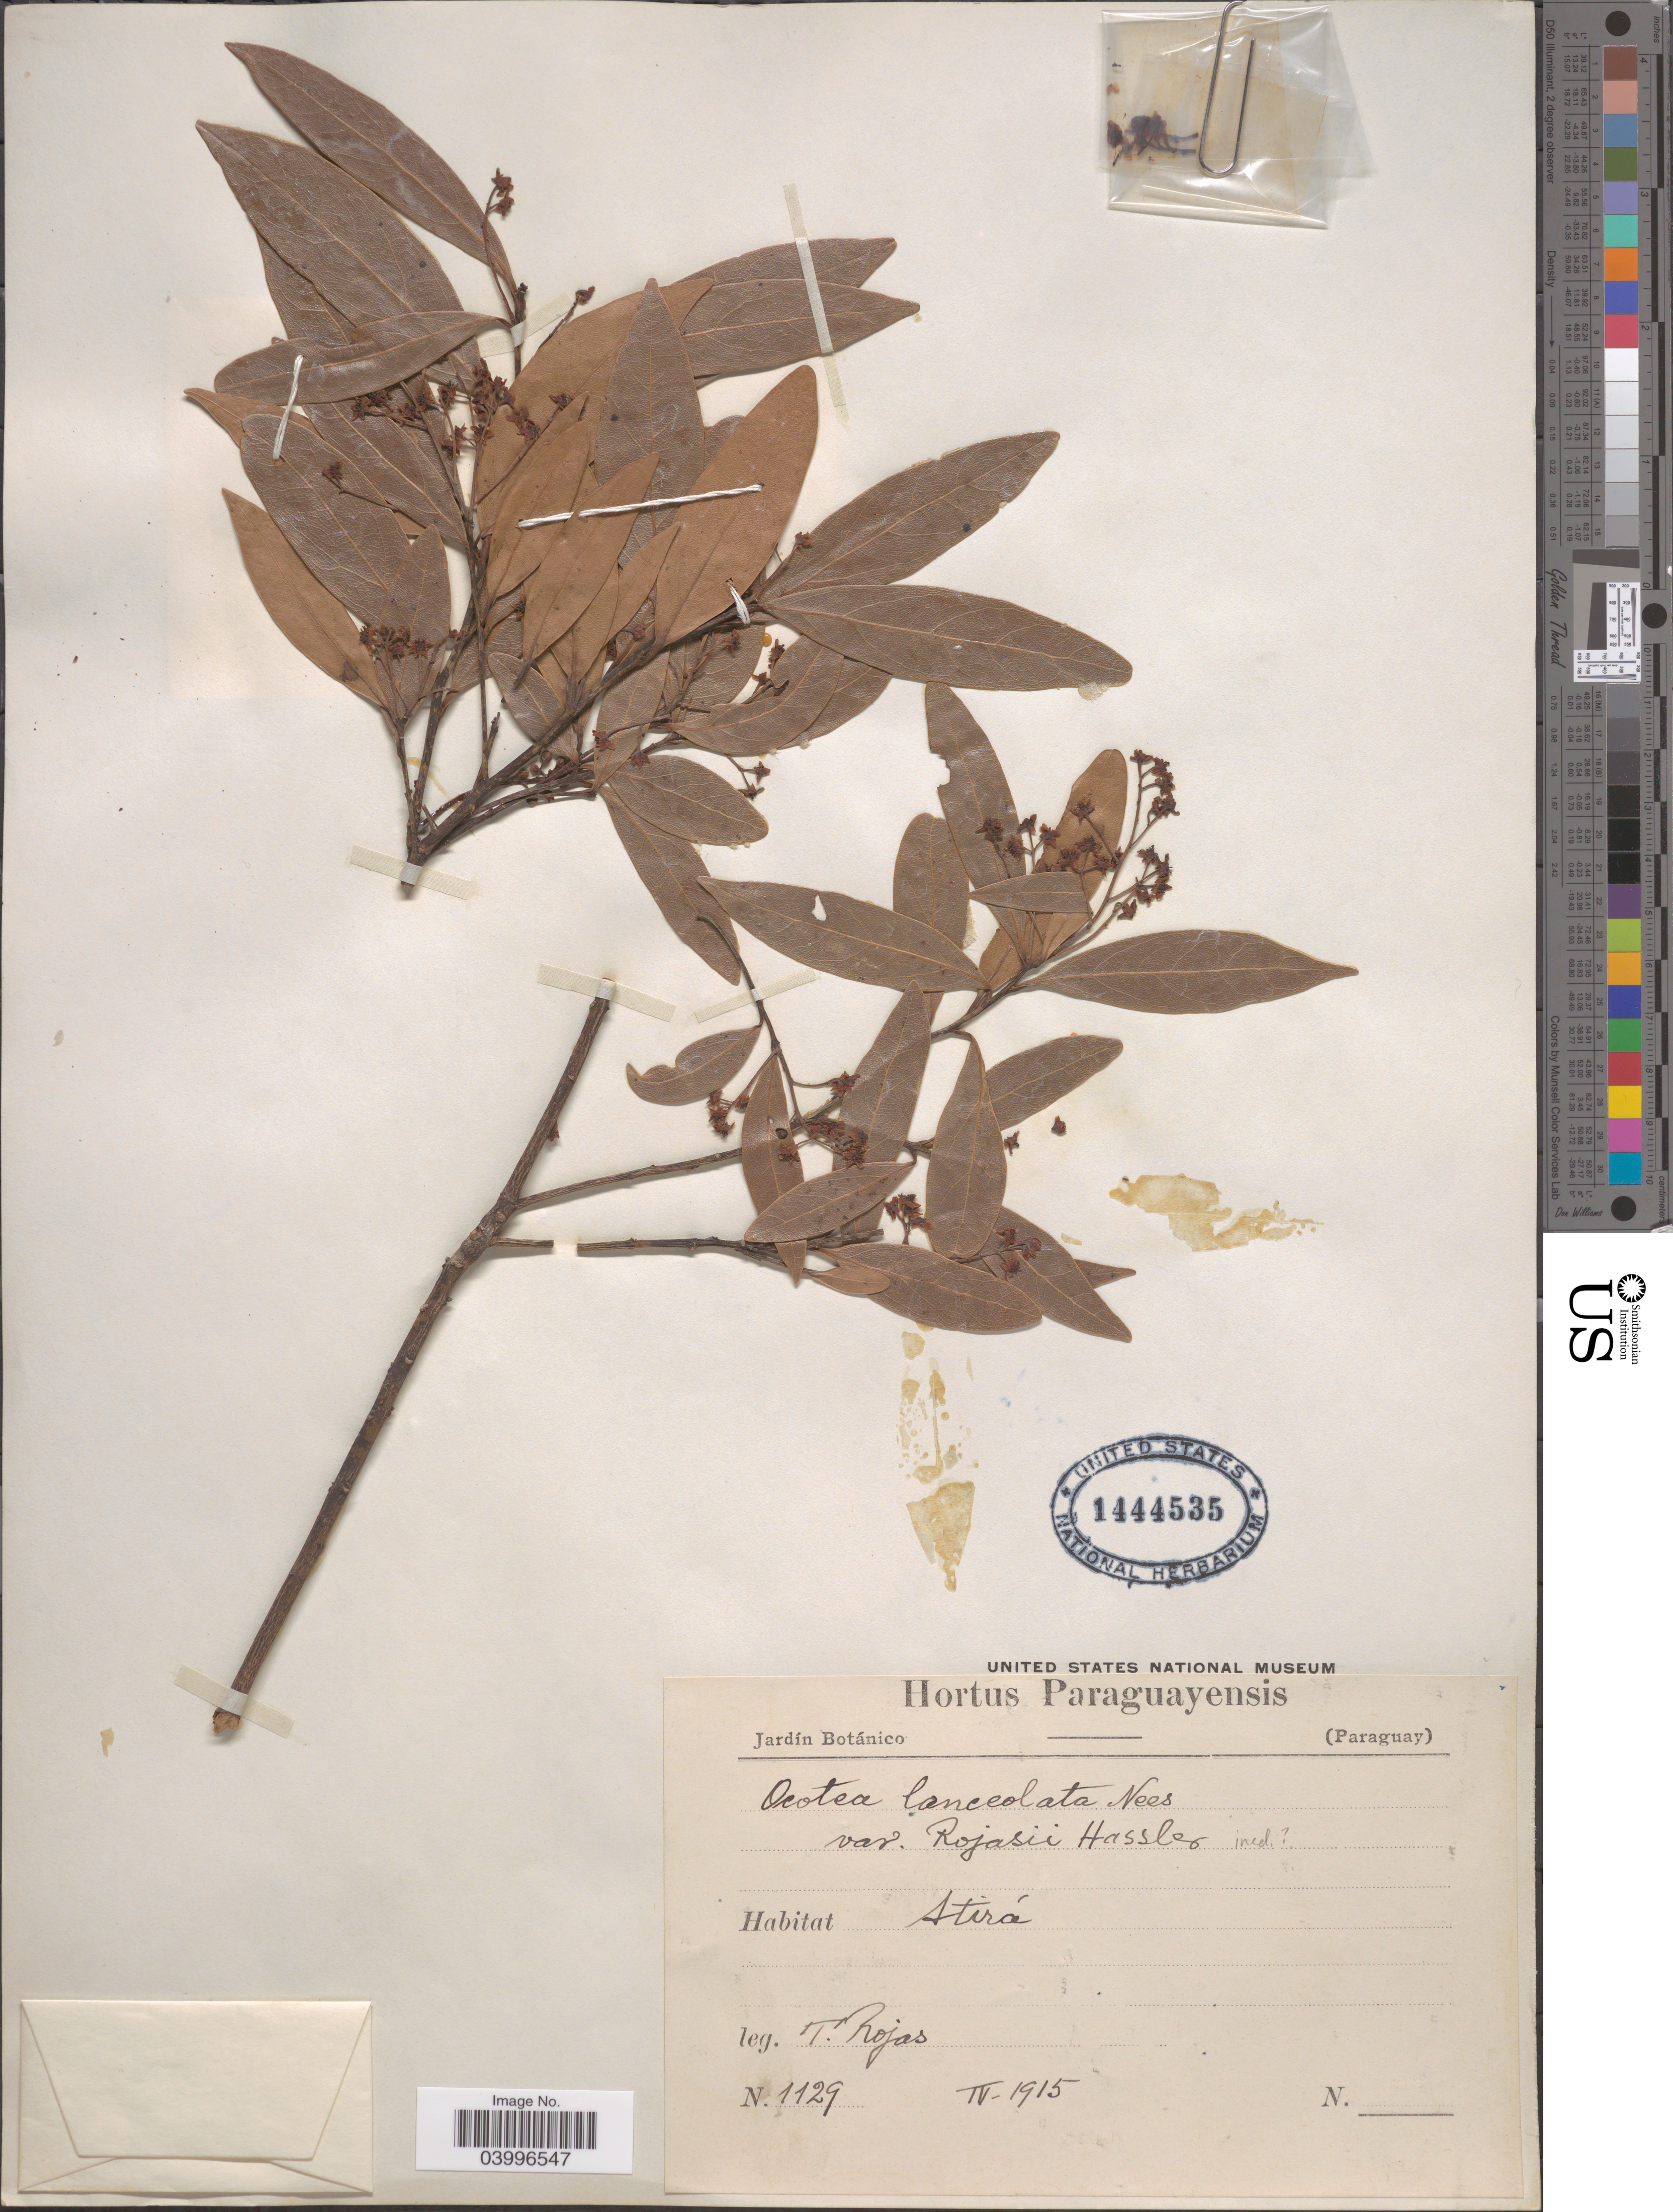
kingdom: Plantae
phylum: Tracheophyta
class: Magnoliopsida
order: Laurales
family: Lauraceae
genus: Ocotea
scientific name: Ocotea lanceolata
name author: Nees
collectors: T. Rojas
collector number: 1129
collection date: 1915-04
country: Paraguay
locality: Atirá.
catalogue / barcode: US 1444535